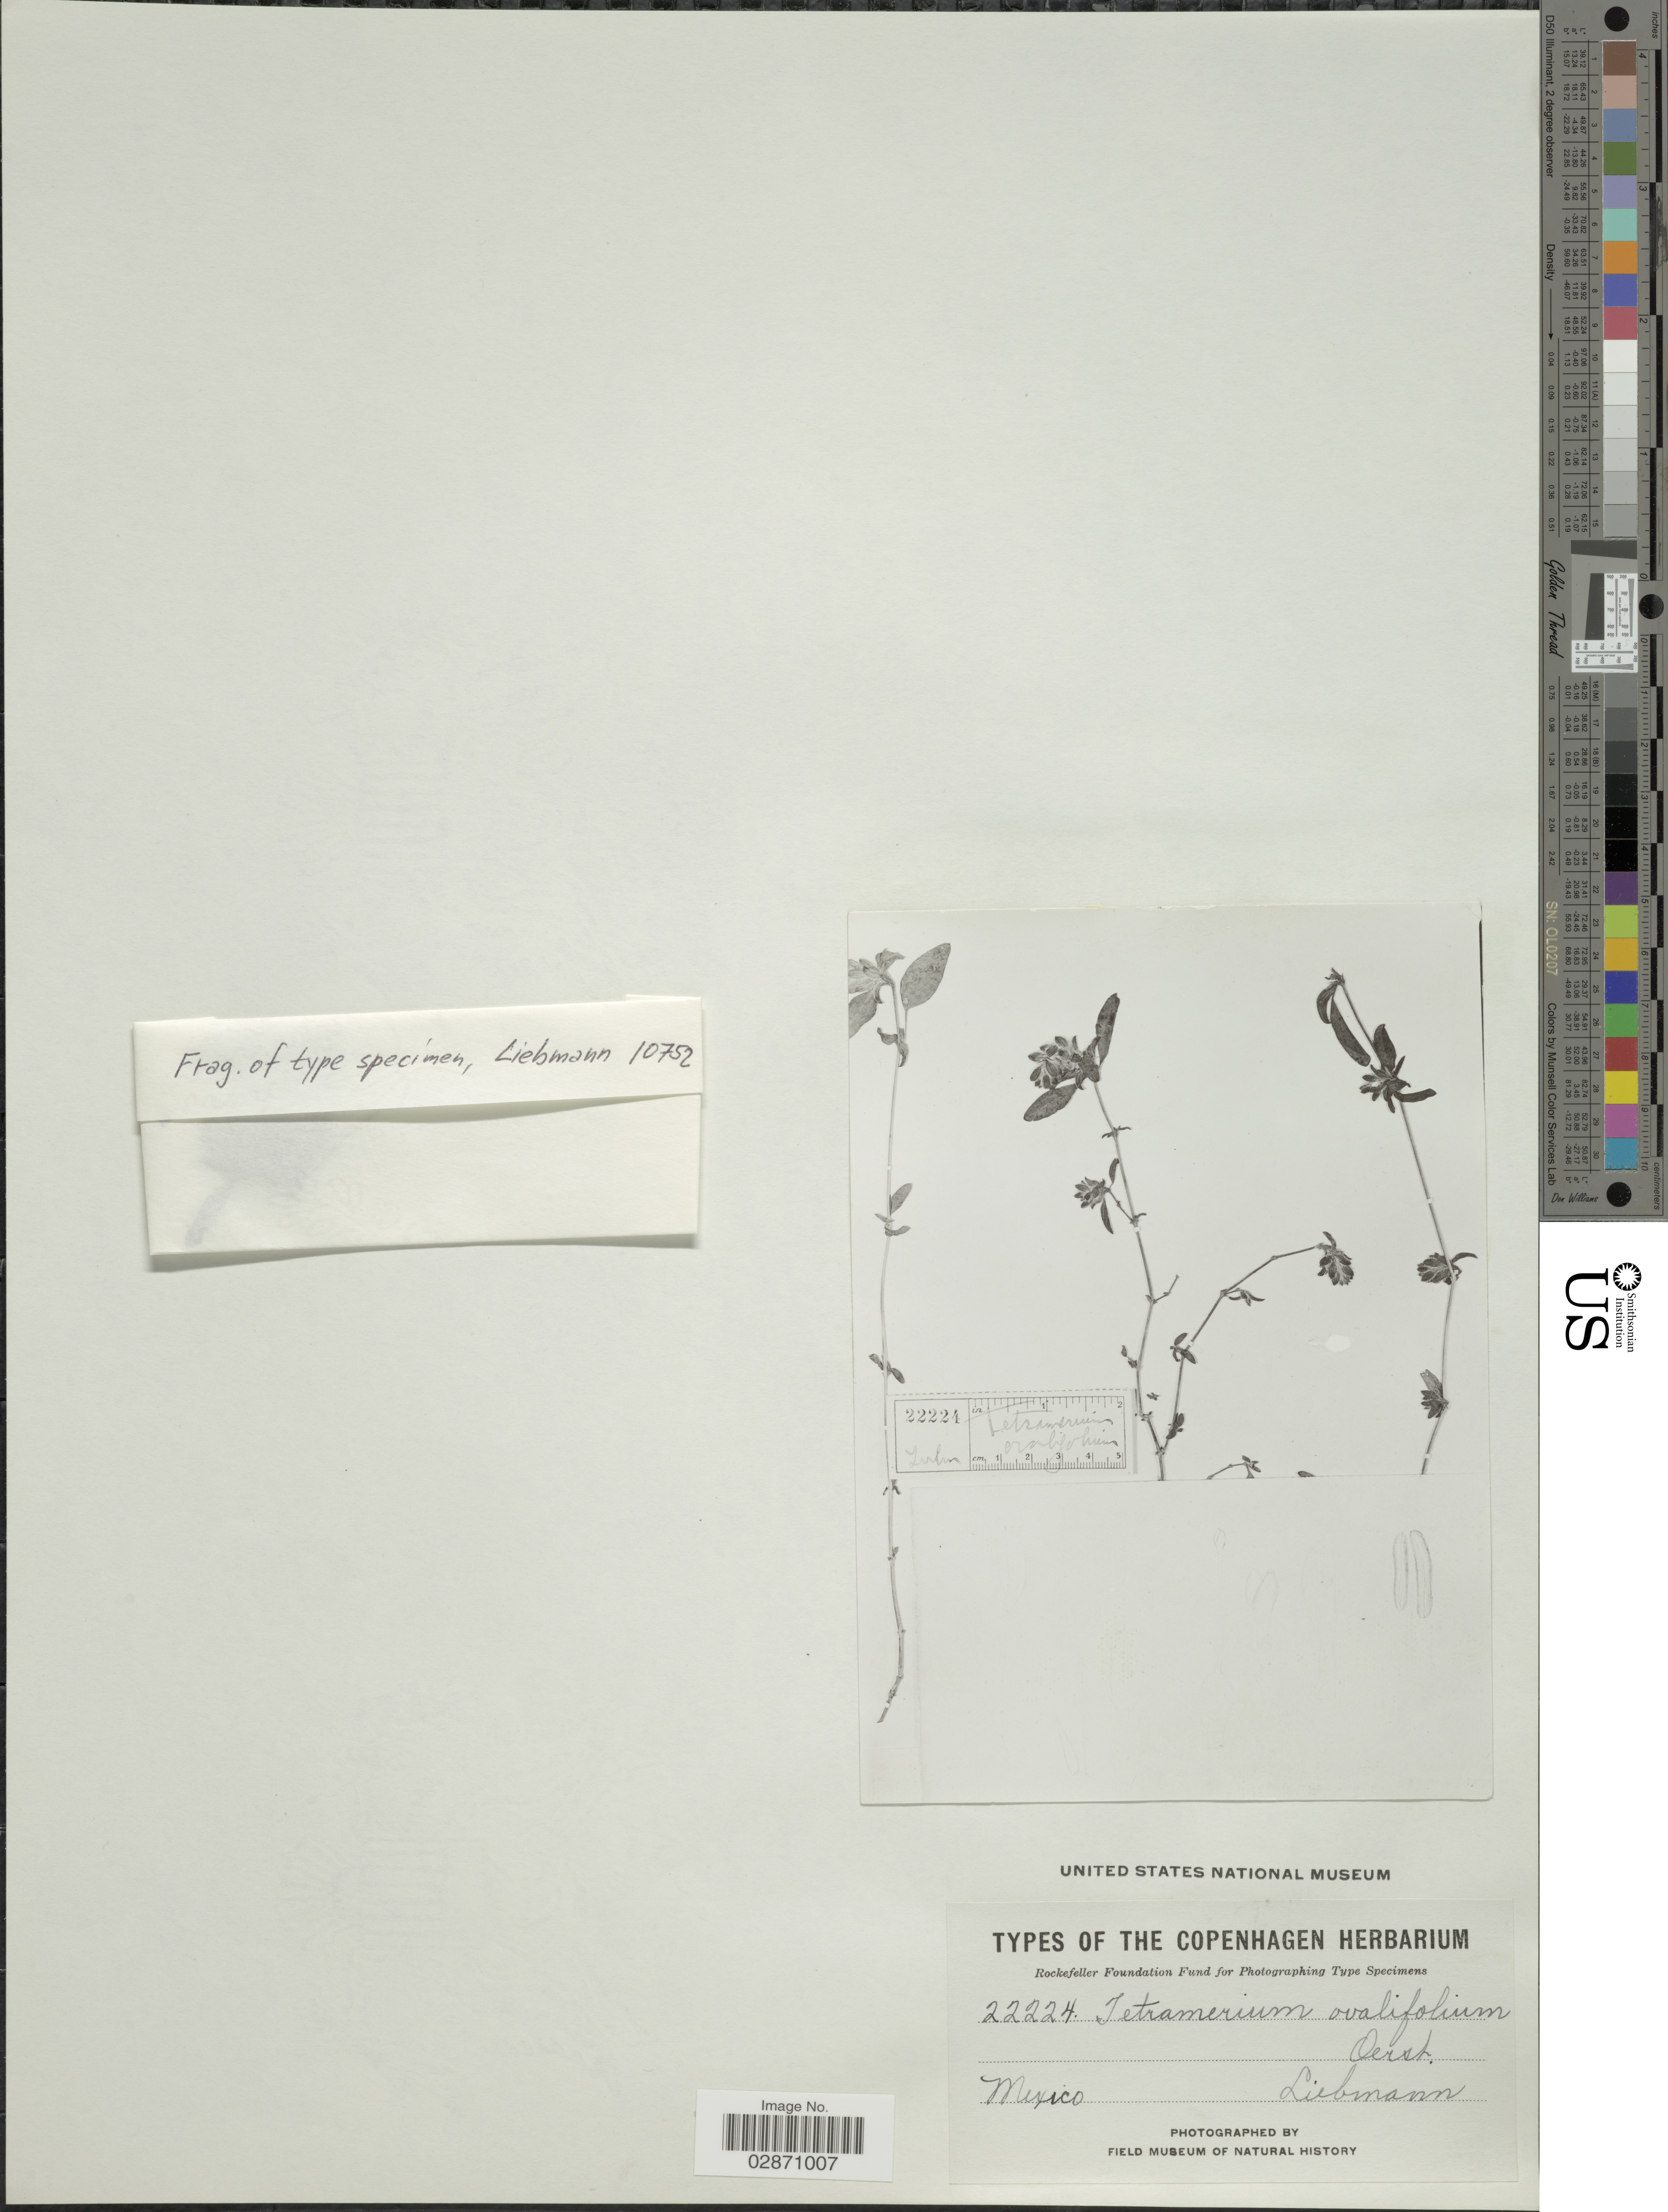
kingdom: Plantae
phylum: Tracheophyta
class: Magnoliopsida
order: Lamiales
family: Acanthaceae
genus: Tetramerium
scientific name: Tetramerium ovalifolium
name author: Oerst.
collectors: Liebmann, --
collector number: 10752?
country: Mexico